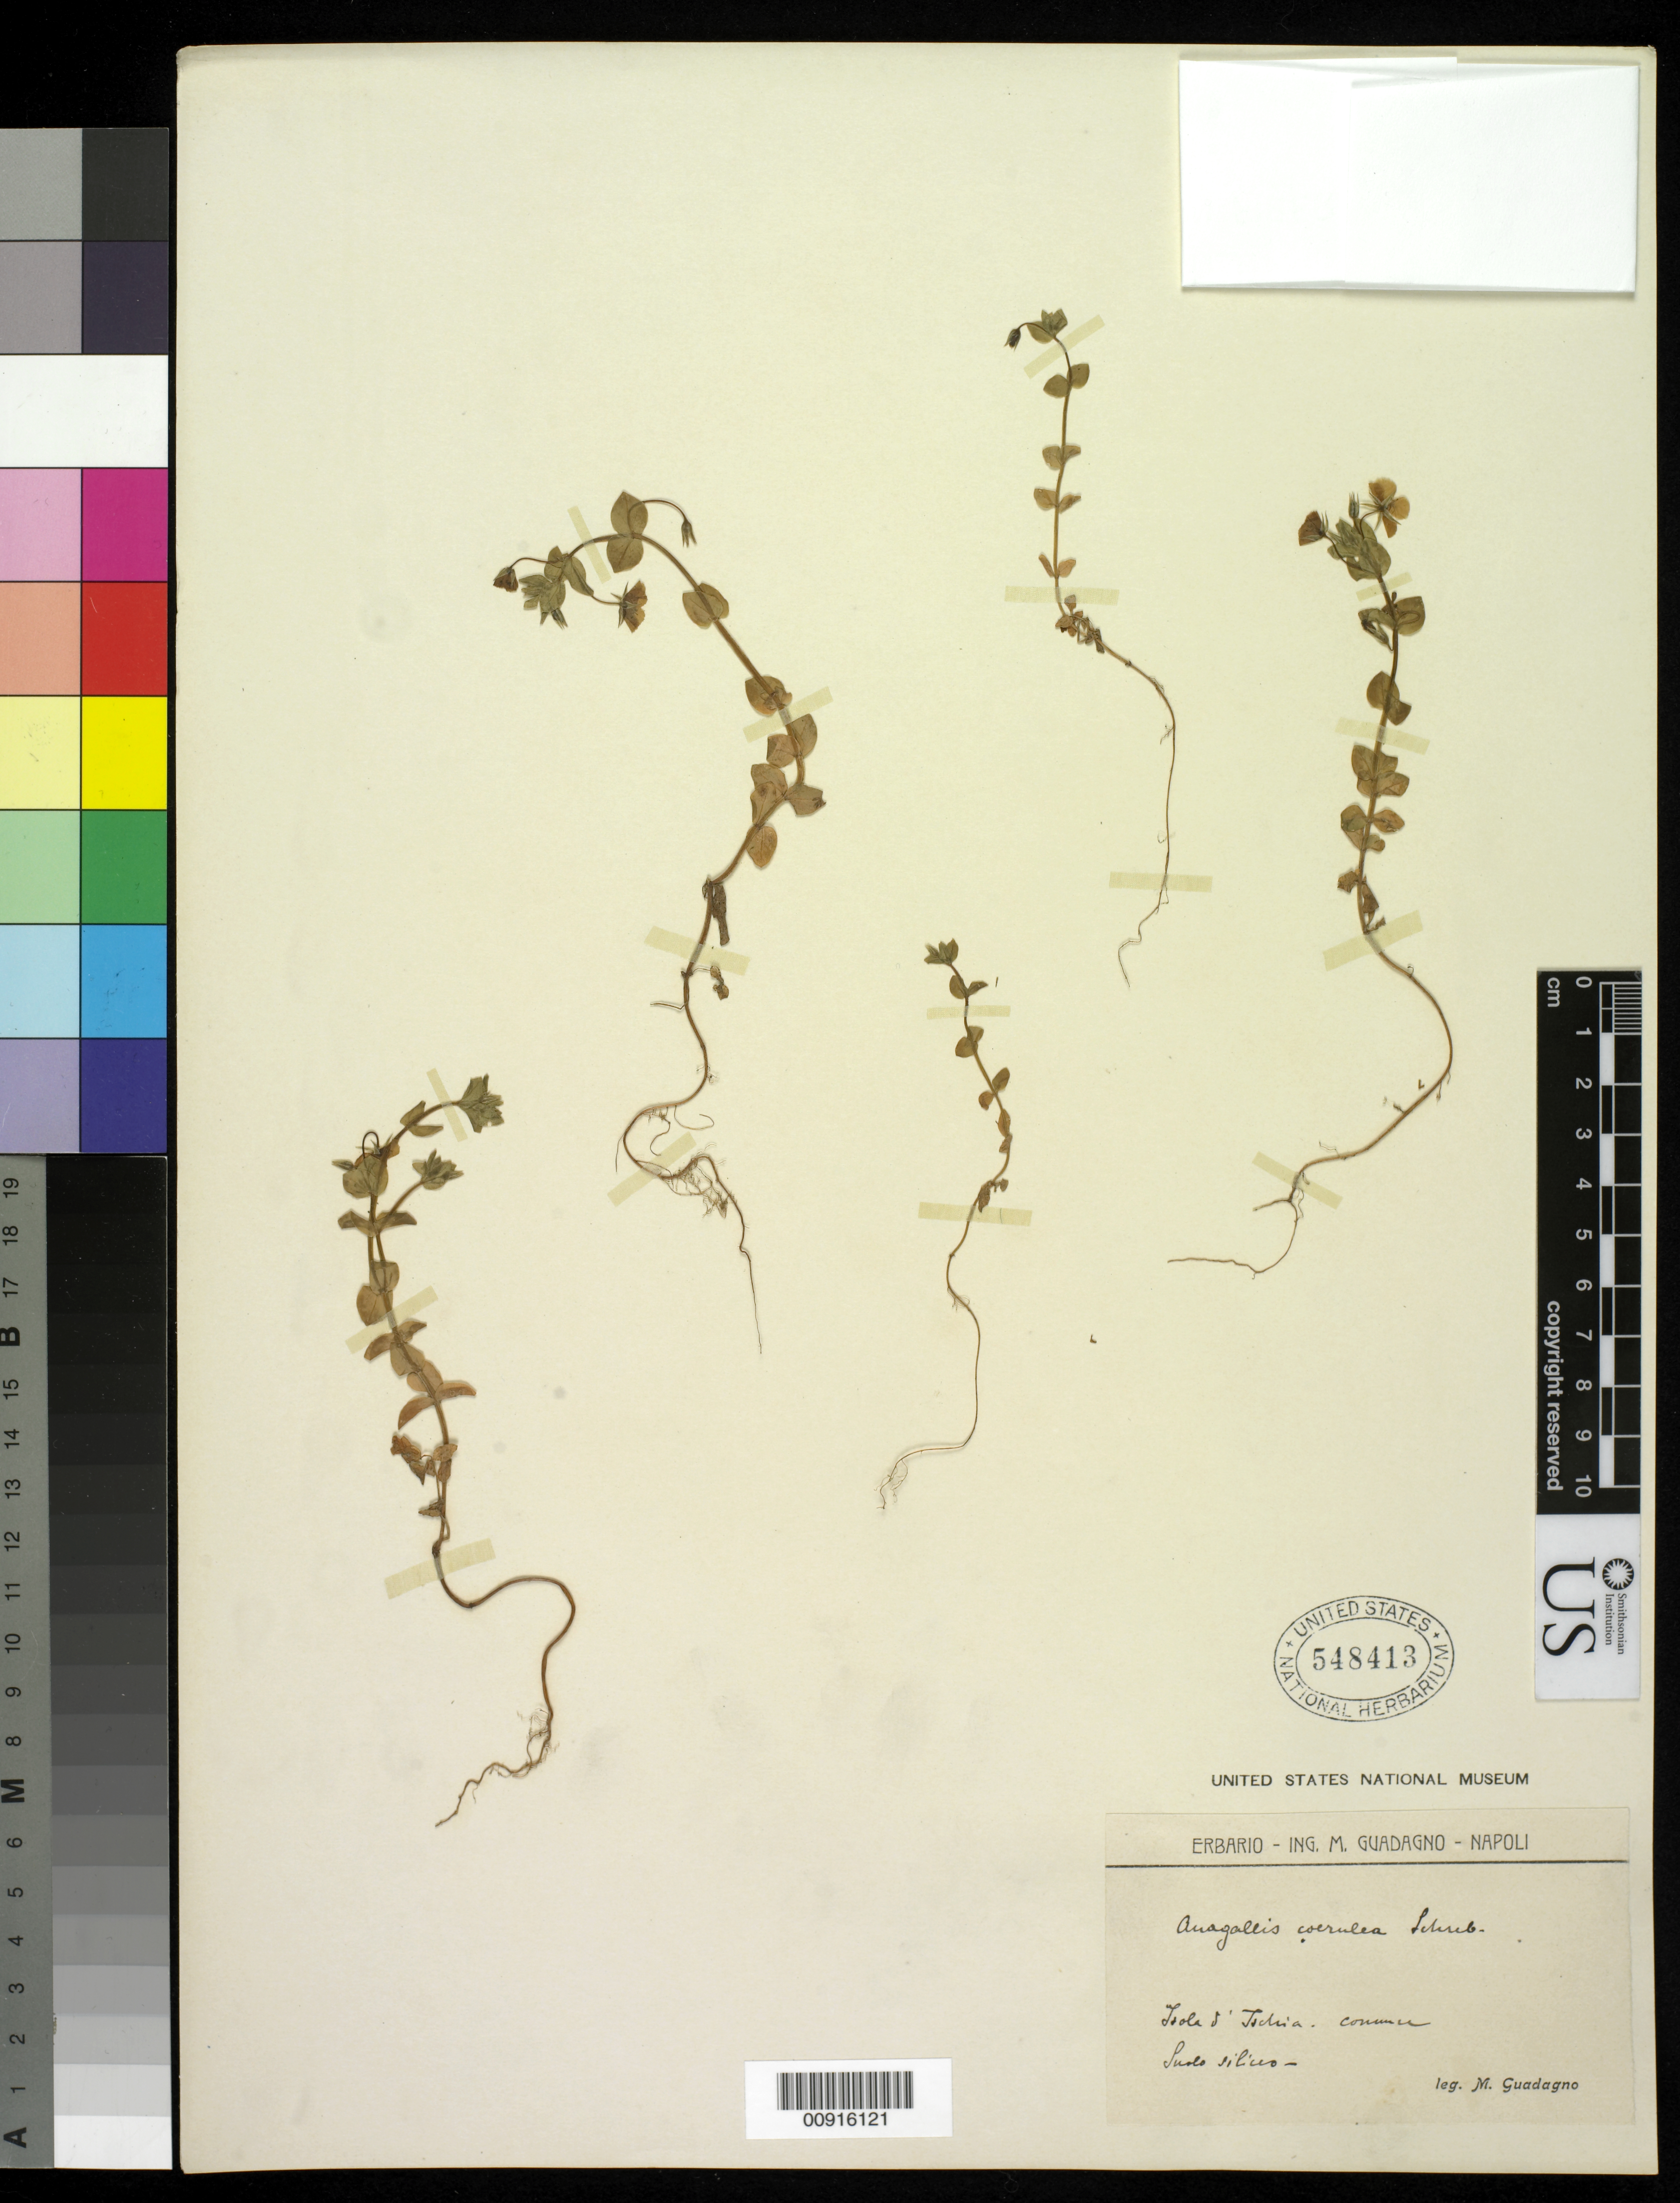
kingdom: Plantae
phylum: Tracheophyta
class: Magnoliopsida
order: Ericales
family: Primulaceae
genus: Anagallis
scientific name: Anagallis caerulea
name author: L.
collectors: M. Guadagno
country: Italy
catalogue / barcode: US 548413